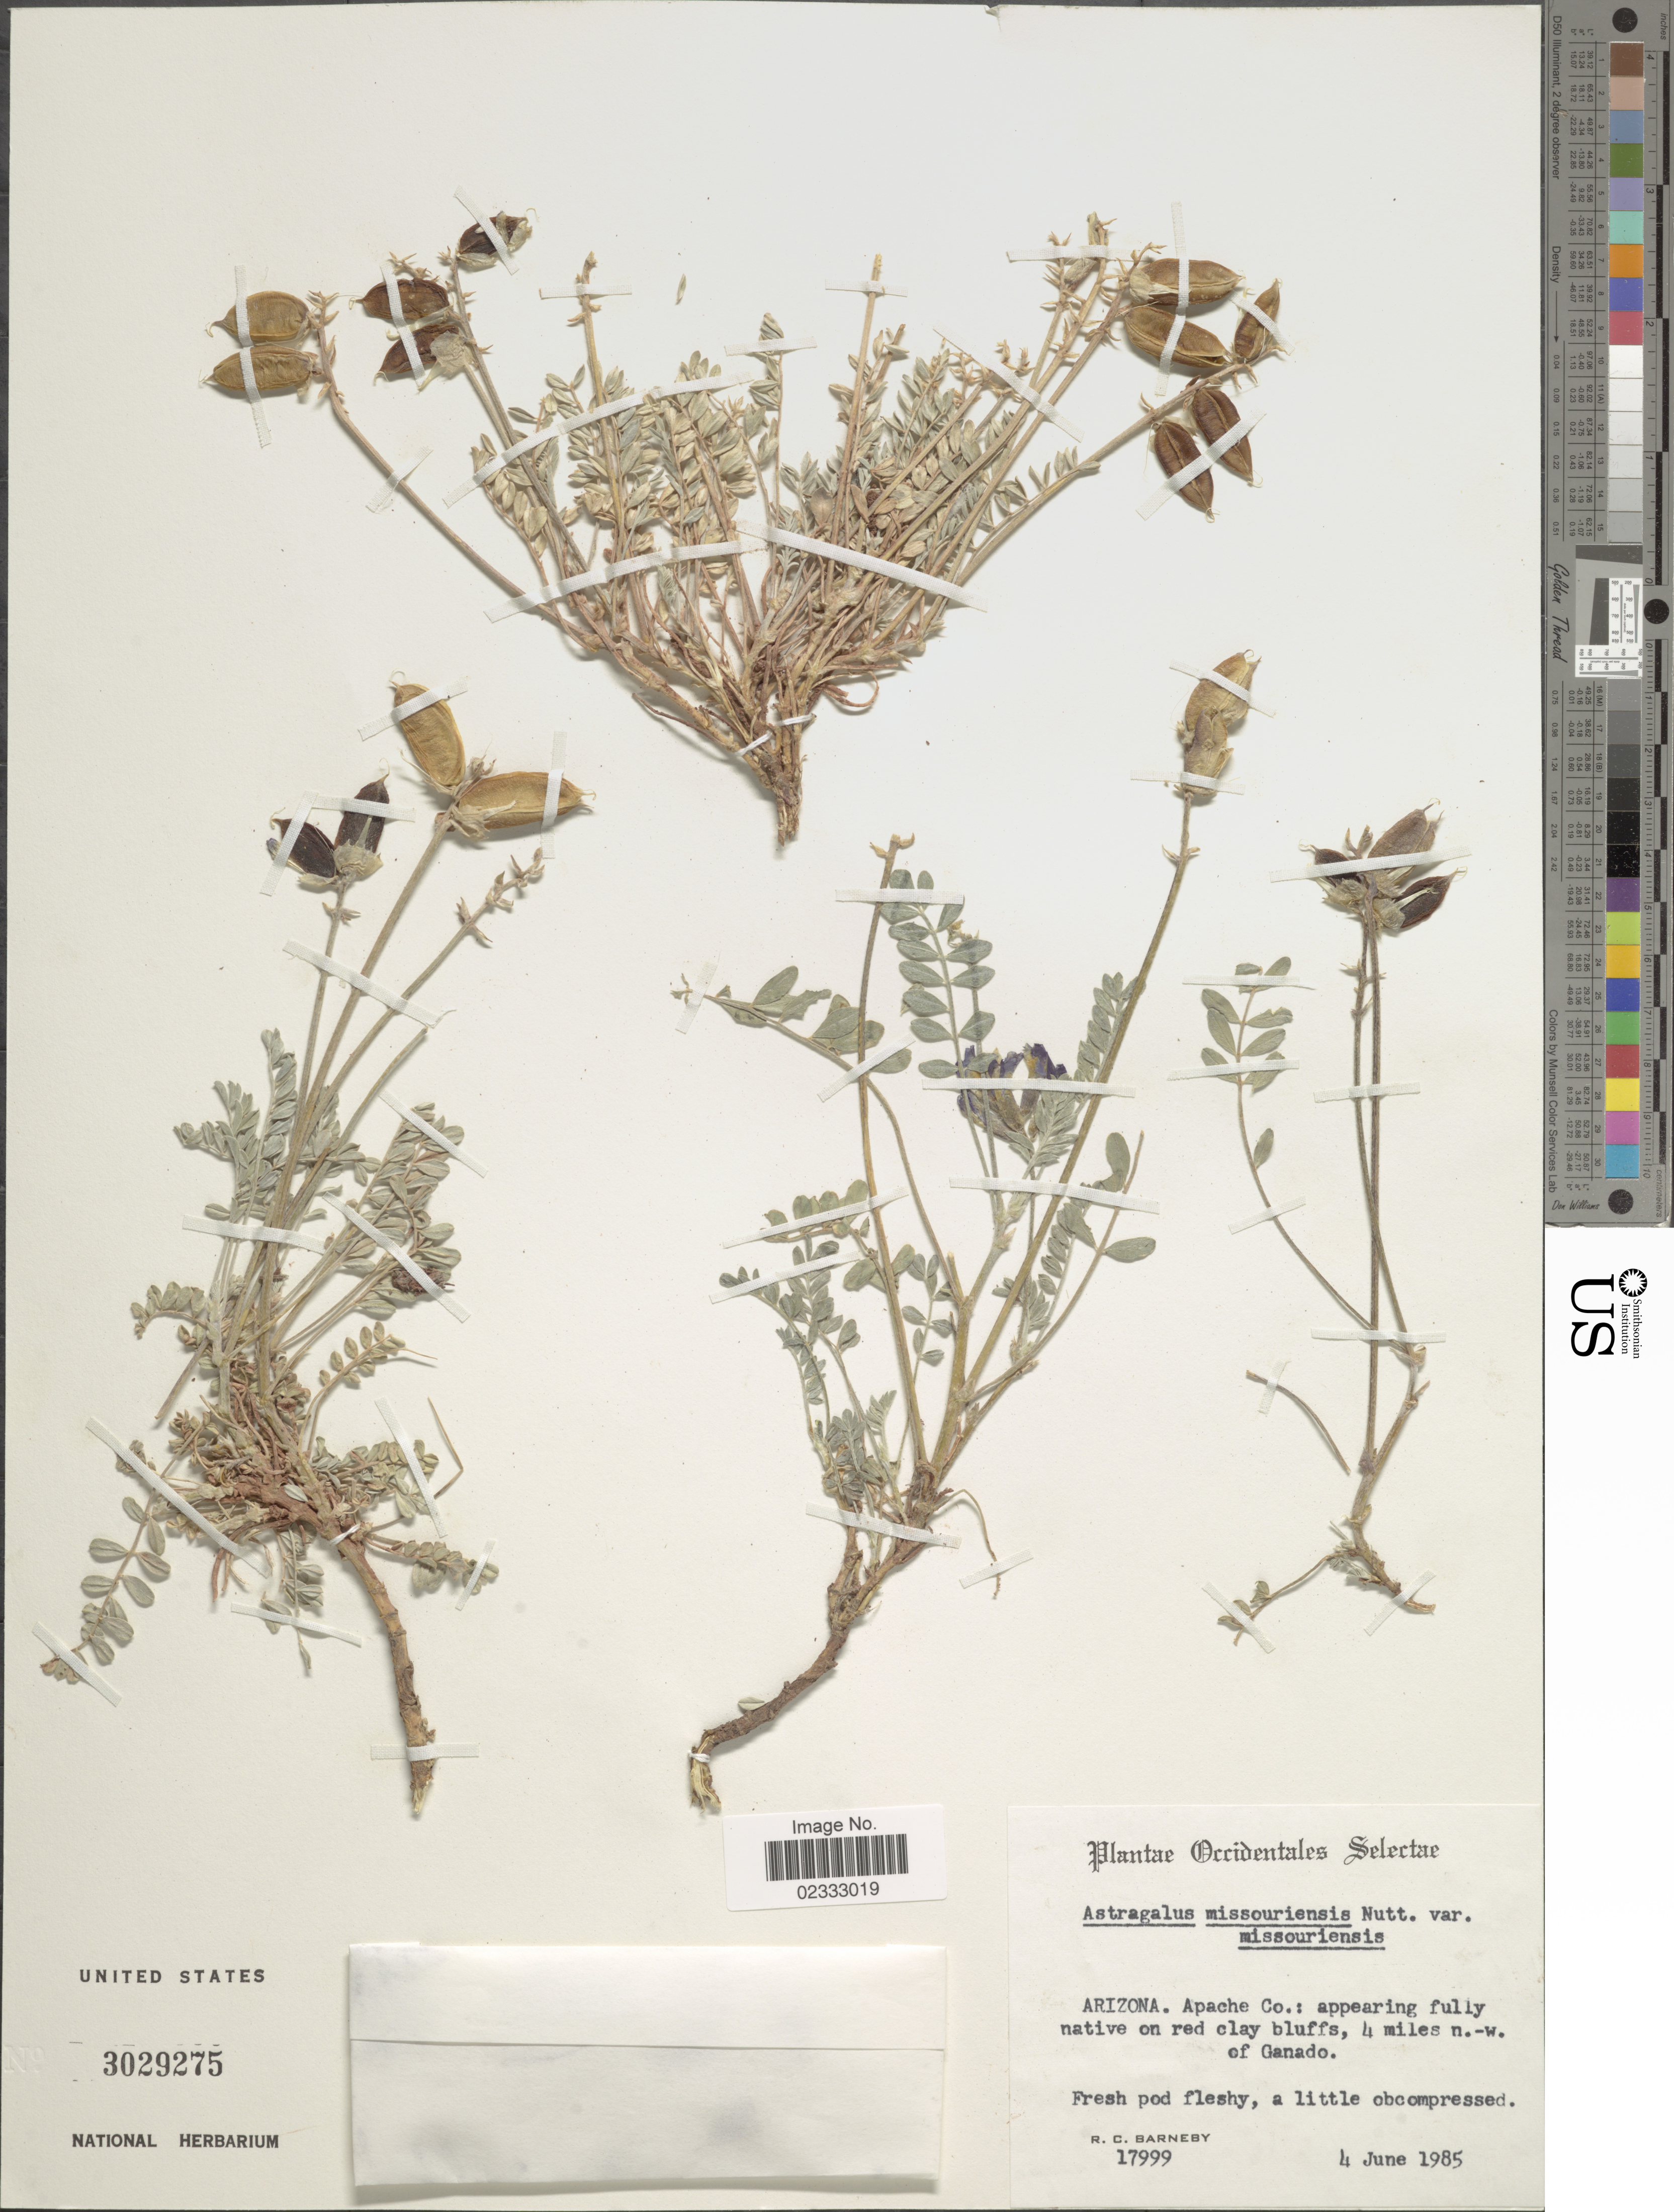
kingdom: Plantae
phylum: Tracheophyta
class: Magnoliopsida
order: Fabales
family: Fabaceae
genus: Astragalus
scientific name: Astragalus missouriensis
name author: Nutt.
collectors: R. C. Barneby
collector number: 17999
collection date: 1985-06-04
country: United States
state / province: Arizona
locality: Apache Co.: 4 miles n.-w of Ganado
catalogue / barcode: US 3029275